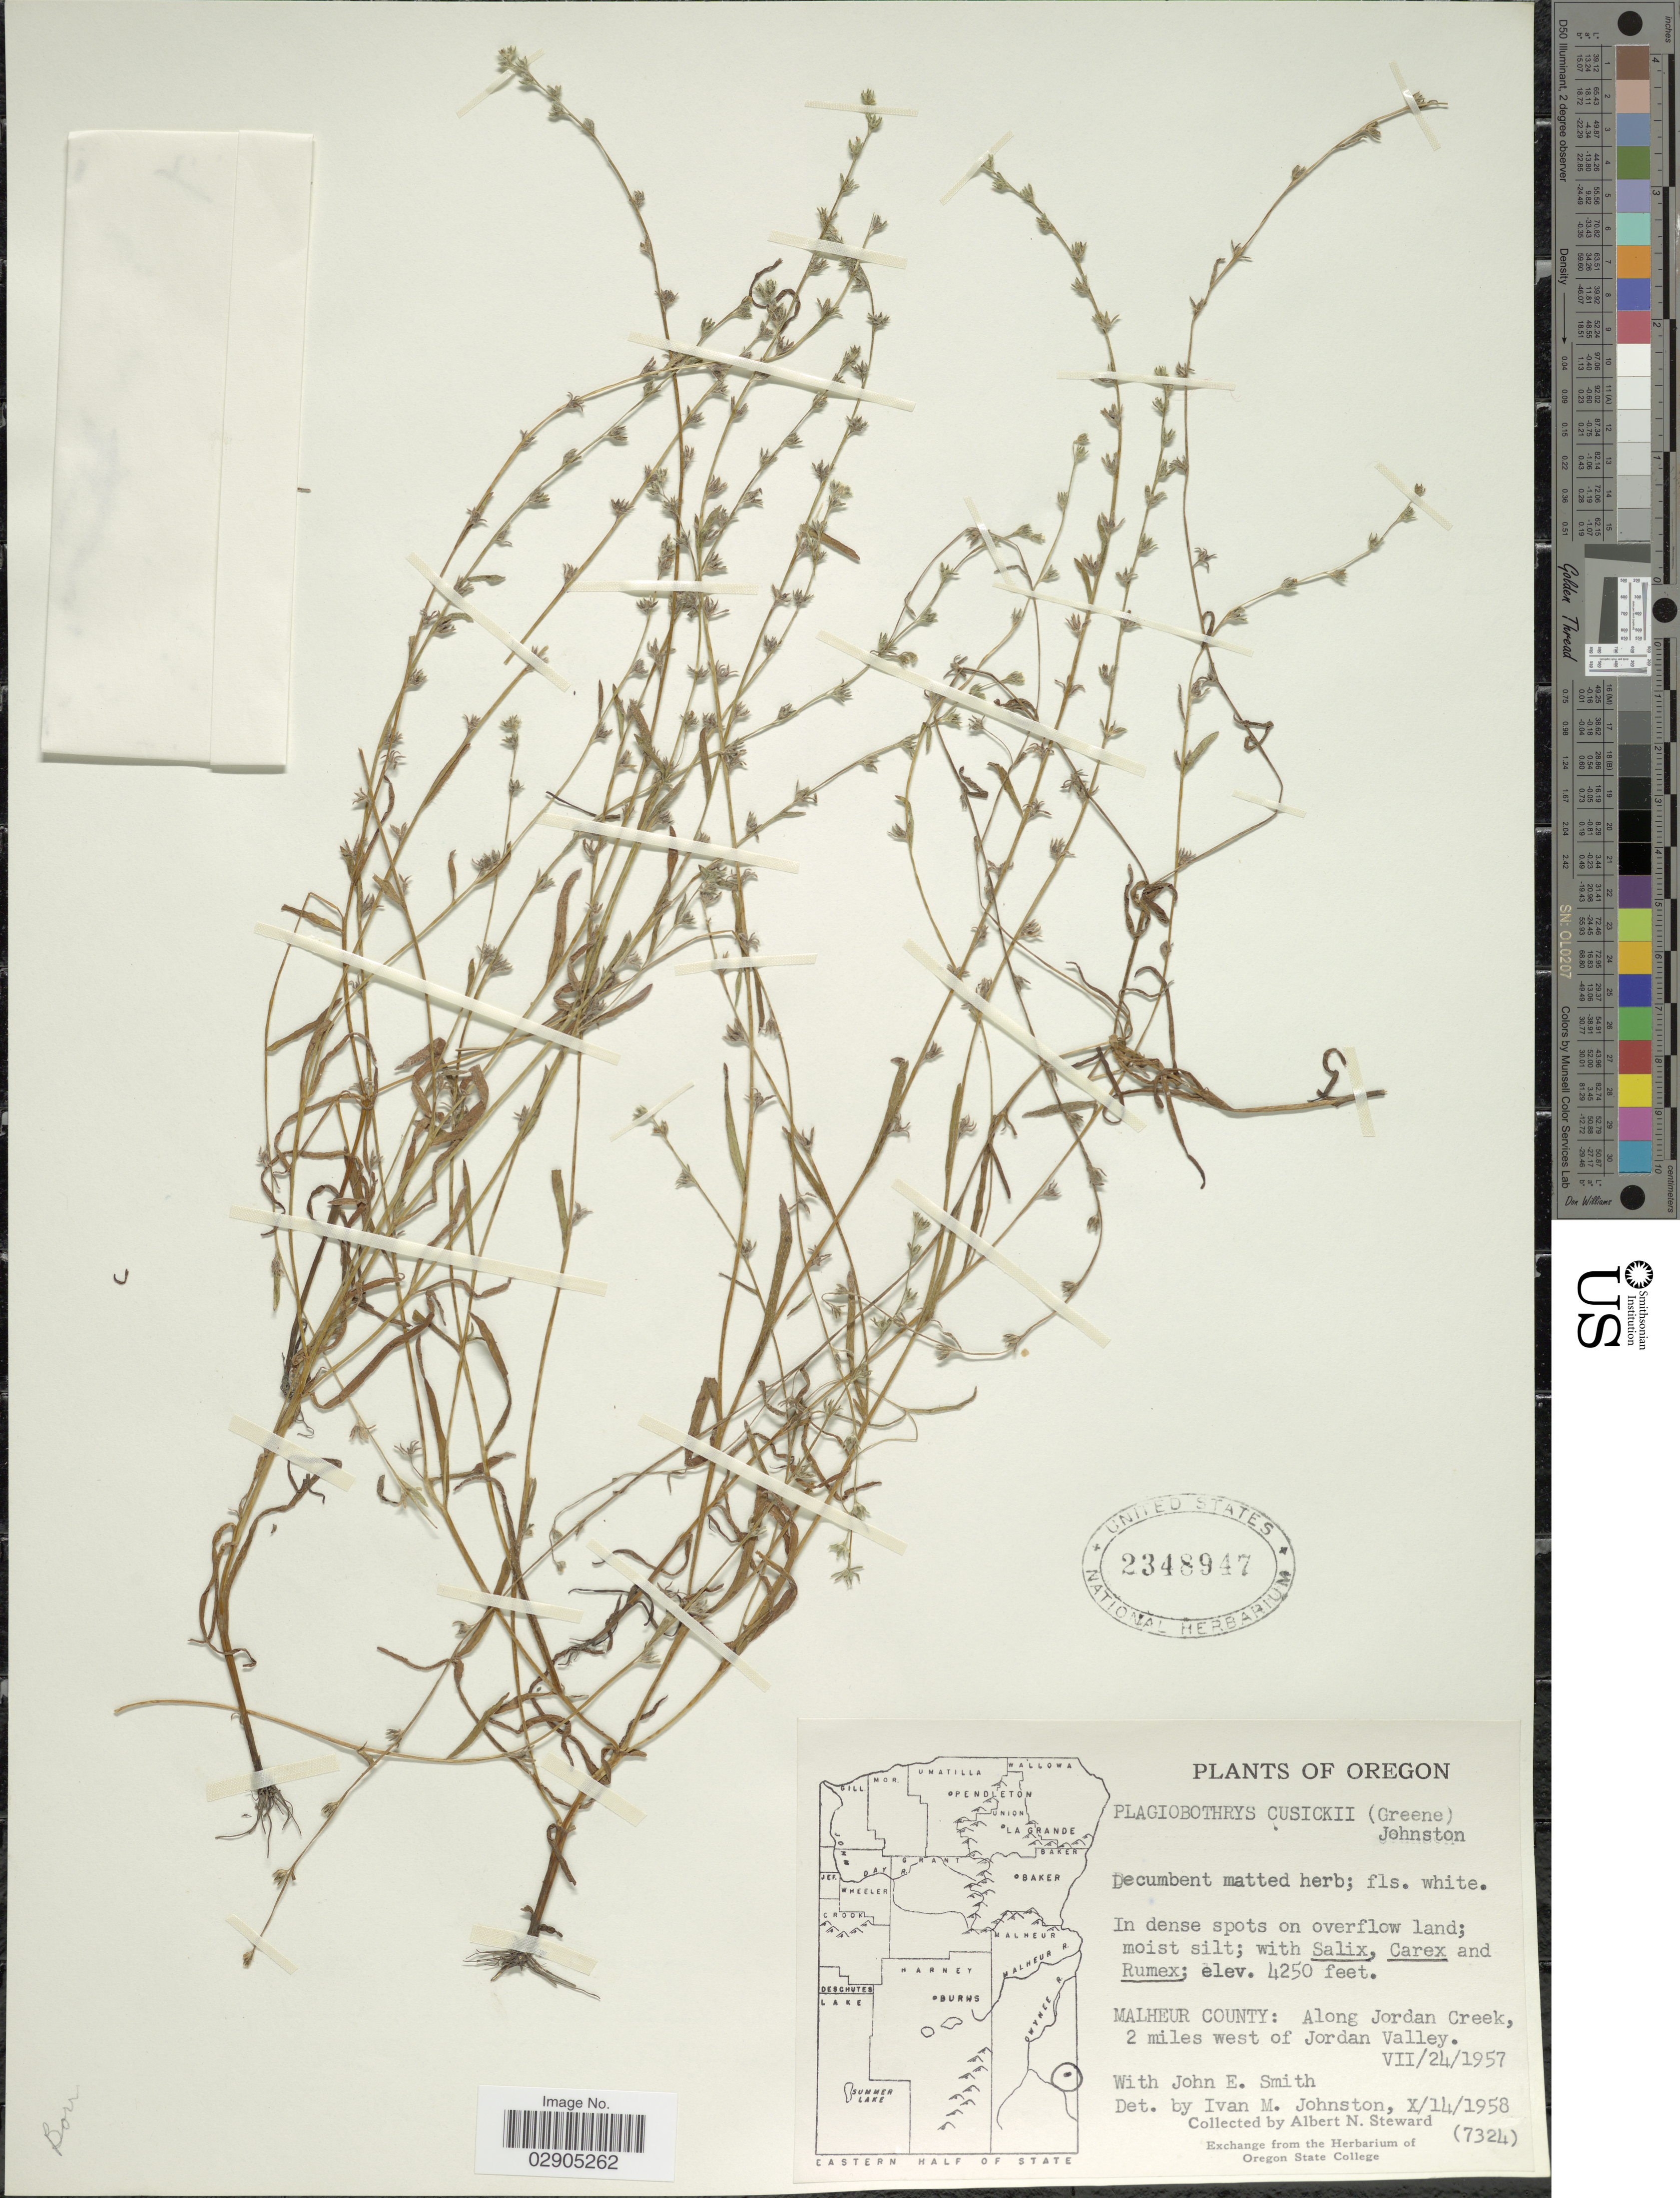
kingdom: Plantae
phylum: Tracheophyta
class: Magnoliopsida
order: Boraginales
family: Boraginaceae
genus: Allocarya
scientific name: Allocarya cusickii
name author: S.W. Greene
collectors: A. N. Steward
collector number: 7324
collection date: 1957-07-24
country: United States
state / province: Oregon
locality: Malheur County: Along Jordan Creek, 2 miles west of Jordan Valley.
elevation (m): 1295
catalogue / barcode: US 2348947